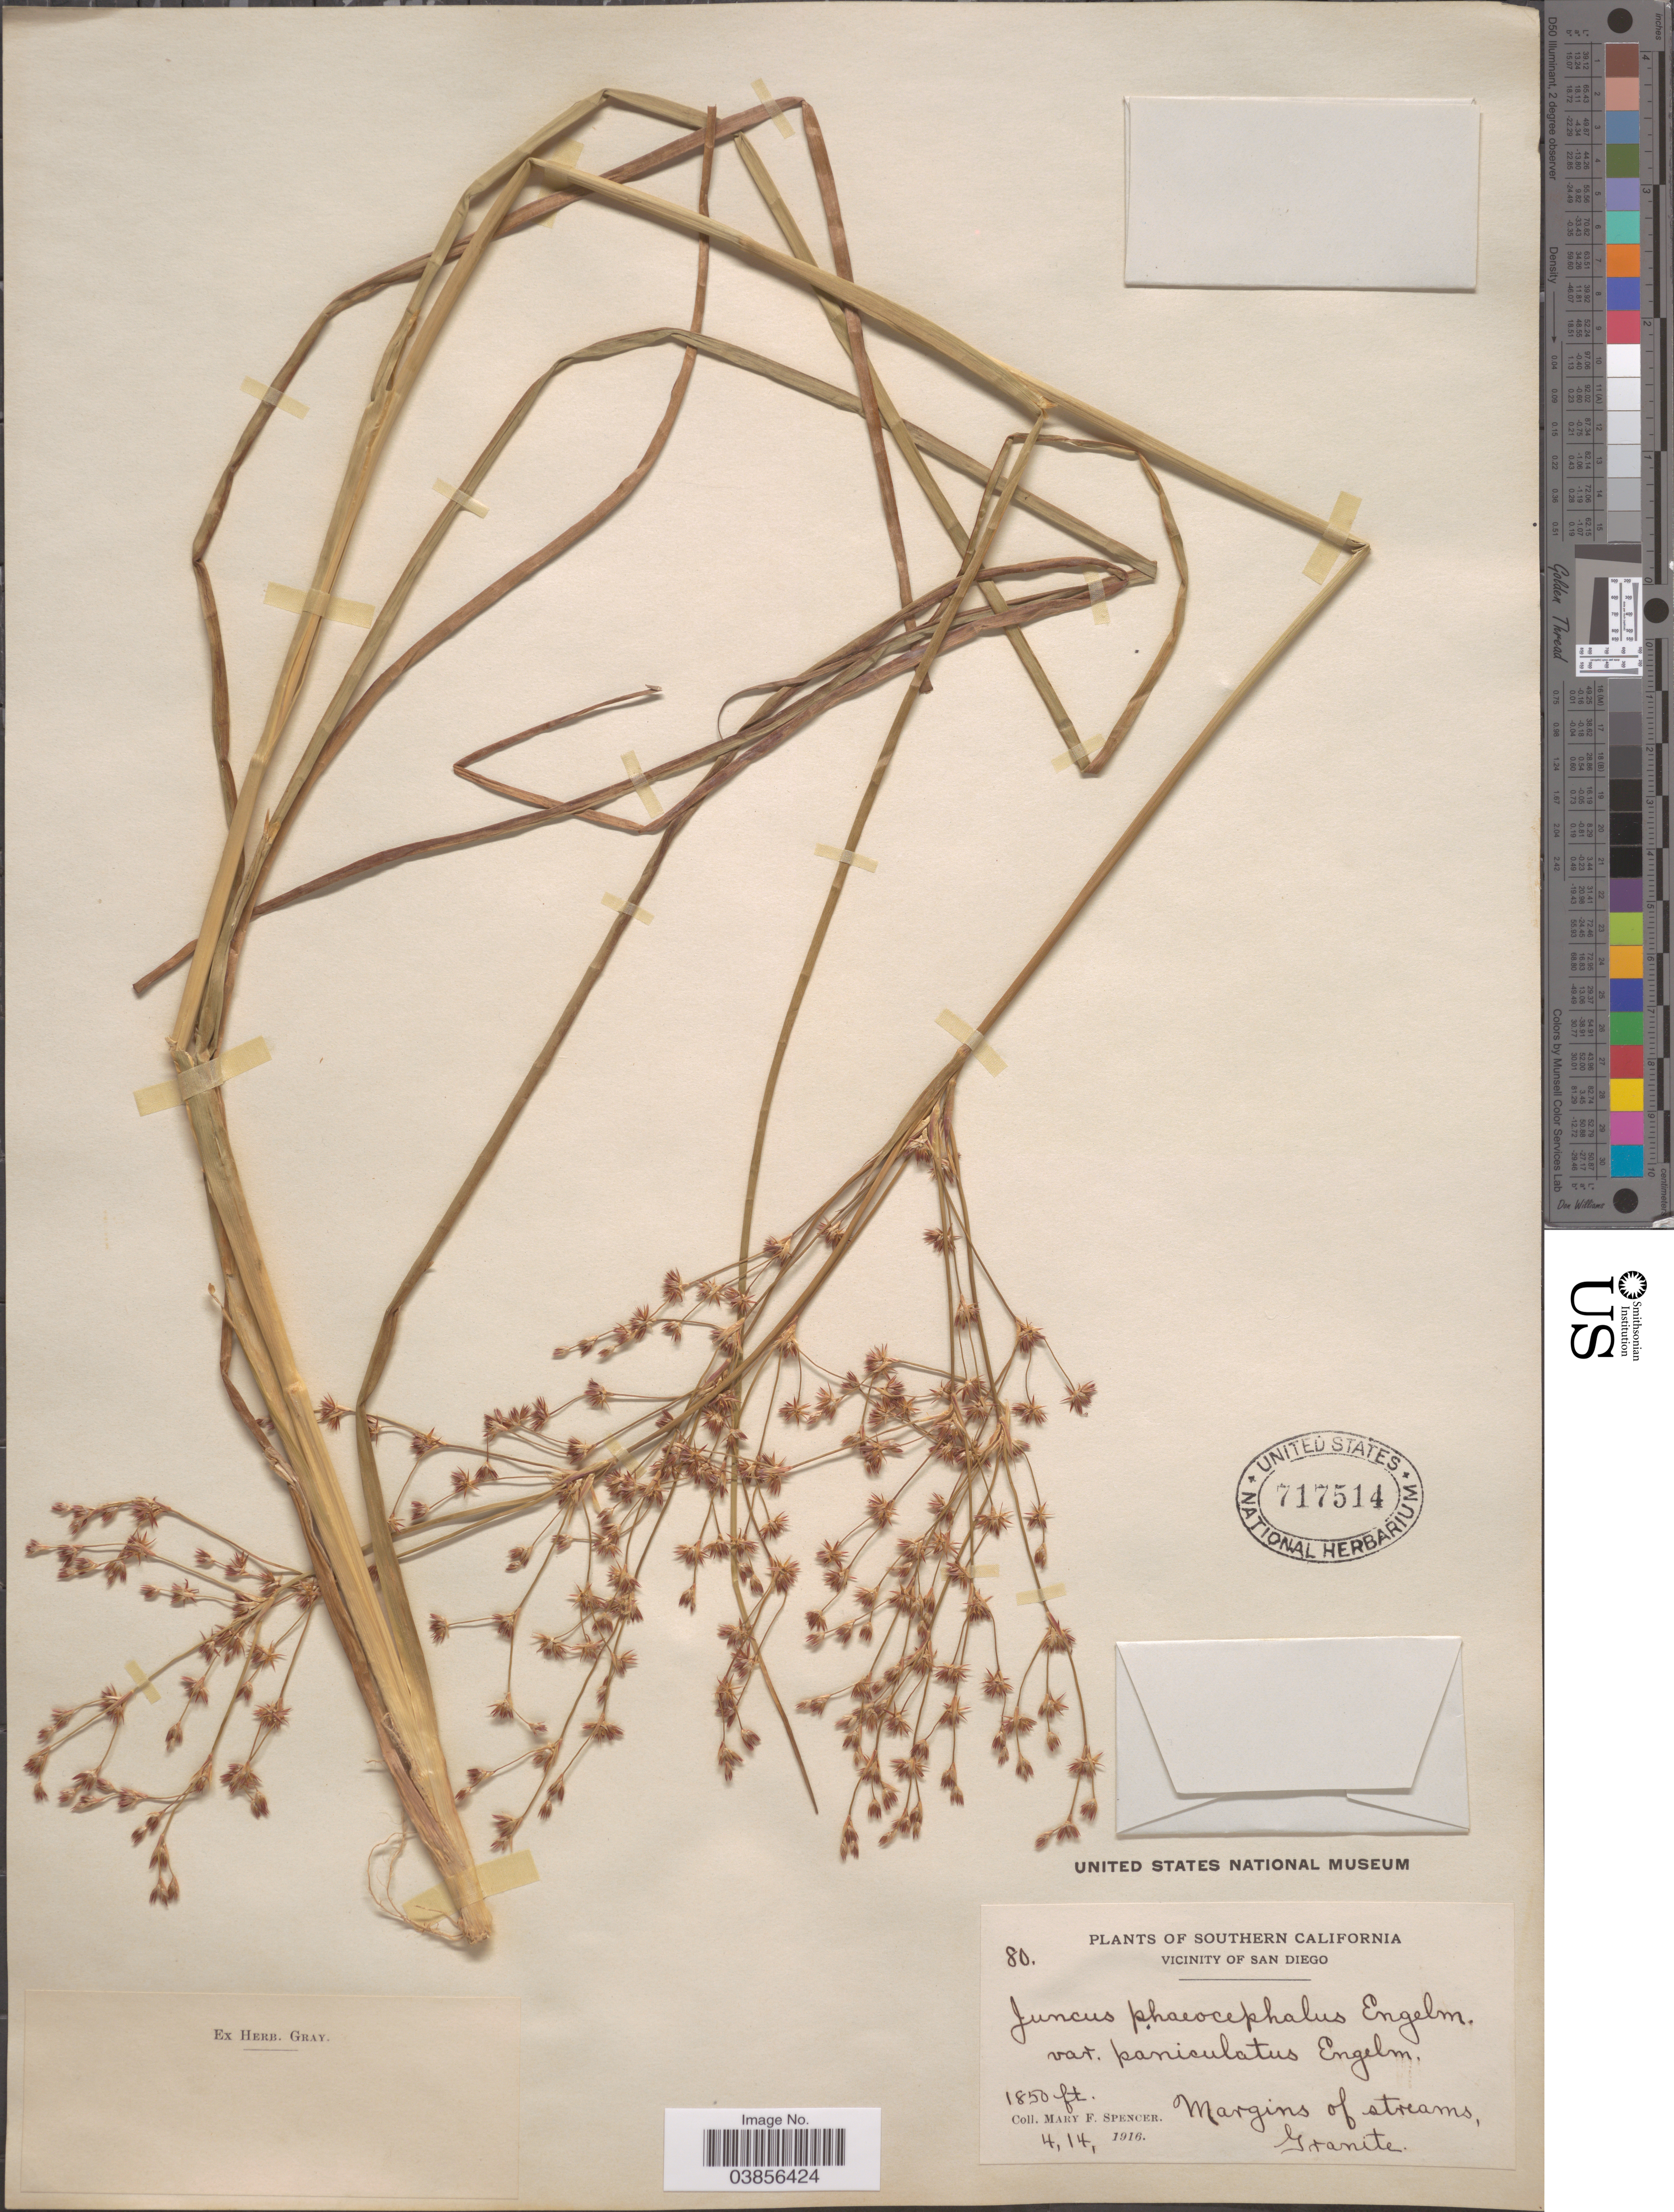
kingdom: Plantae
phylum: Tracheophyta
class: Liliopsida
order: Poales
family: Juncaceae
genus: Juncus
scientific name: Juncus phaeocephalus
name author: Engelm.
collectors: M. Spencer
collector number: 80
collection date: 1916-04-14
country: United States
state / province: California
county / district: San Diego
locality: Southern California. Vicinity of San Diego. Margins of streams, Granite.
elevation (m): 564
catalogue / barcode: US 717514